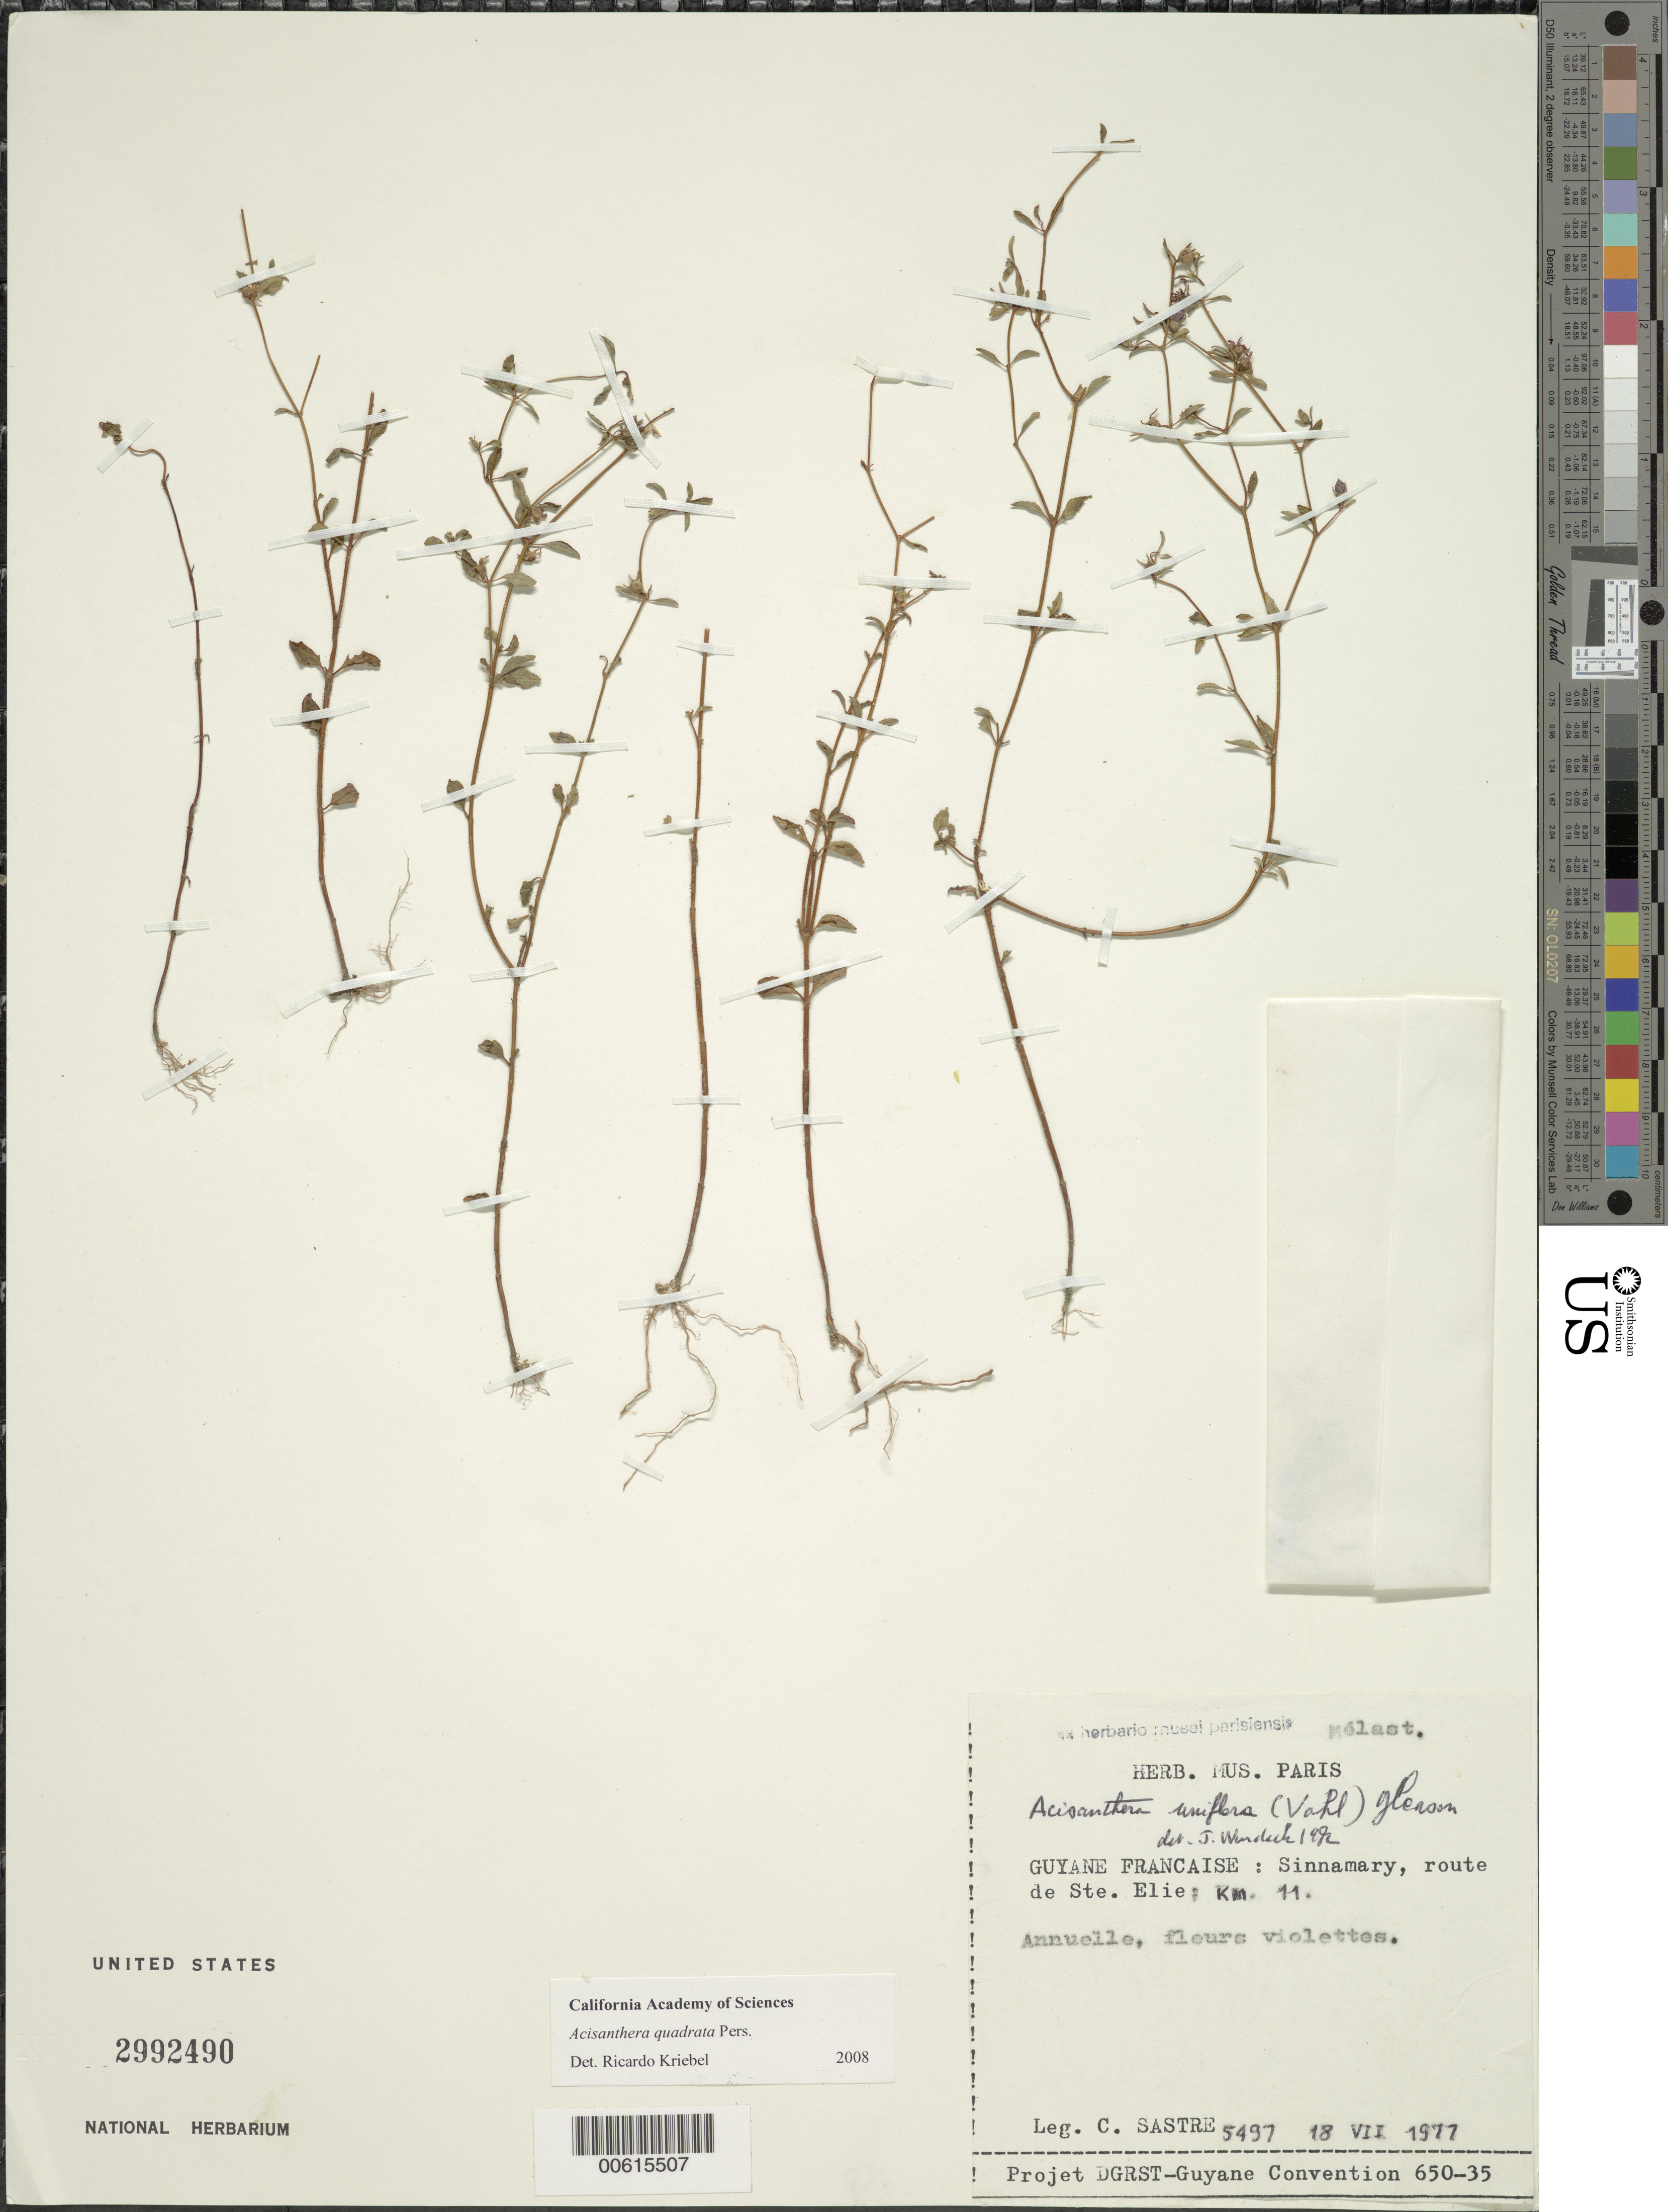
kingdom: Plantae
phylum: Tracheophyta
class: Magnoliopsida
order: Myrtales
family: Melastomataceae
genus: Acisanthera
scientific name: Acisanthera uniflora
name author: (Vahl) Gleason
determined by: Nunes da Silva, Diego, (RB), Jardim Botanico do Rio de Janeiro - Herbario (BRAZIL)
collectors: C. H. L. Sastre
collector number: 5497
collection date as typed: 18-Jul-77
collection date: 1977-07-18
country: French Guiana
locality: Sinnamary, route de Ste. Elie, km 11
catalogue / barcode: US 2992490